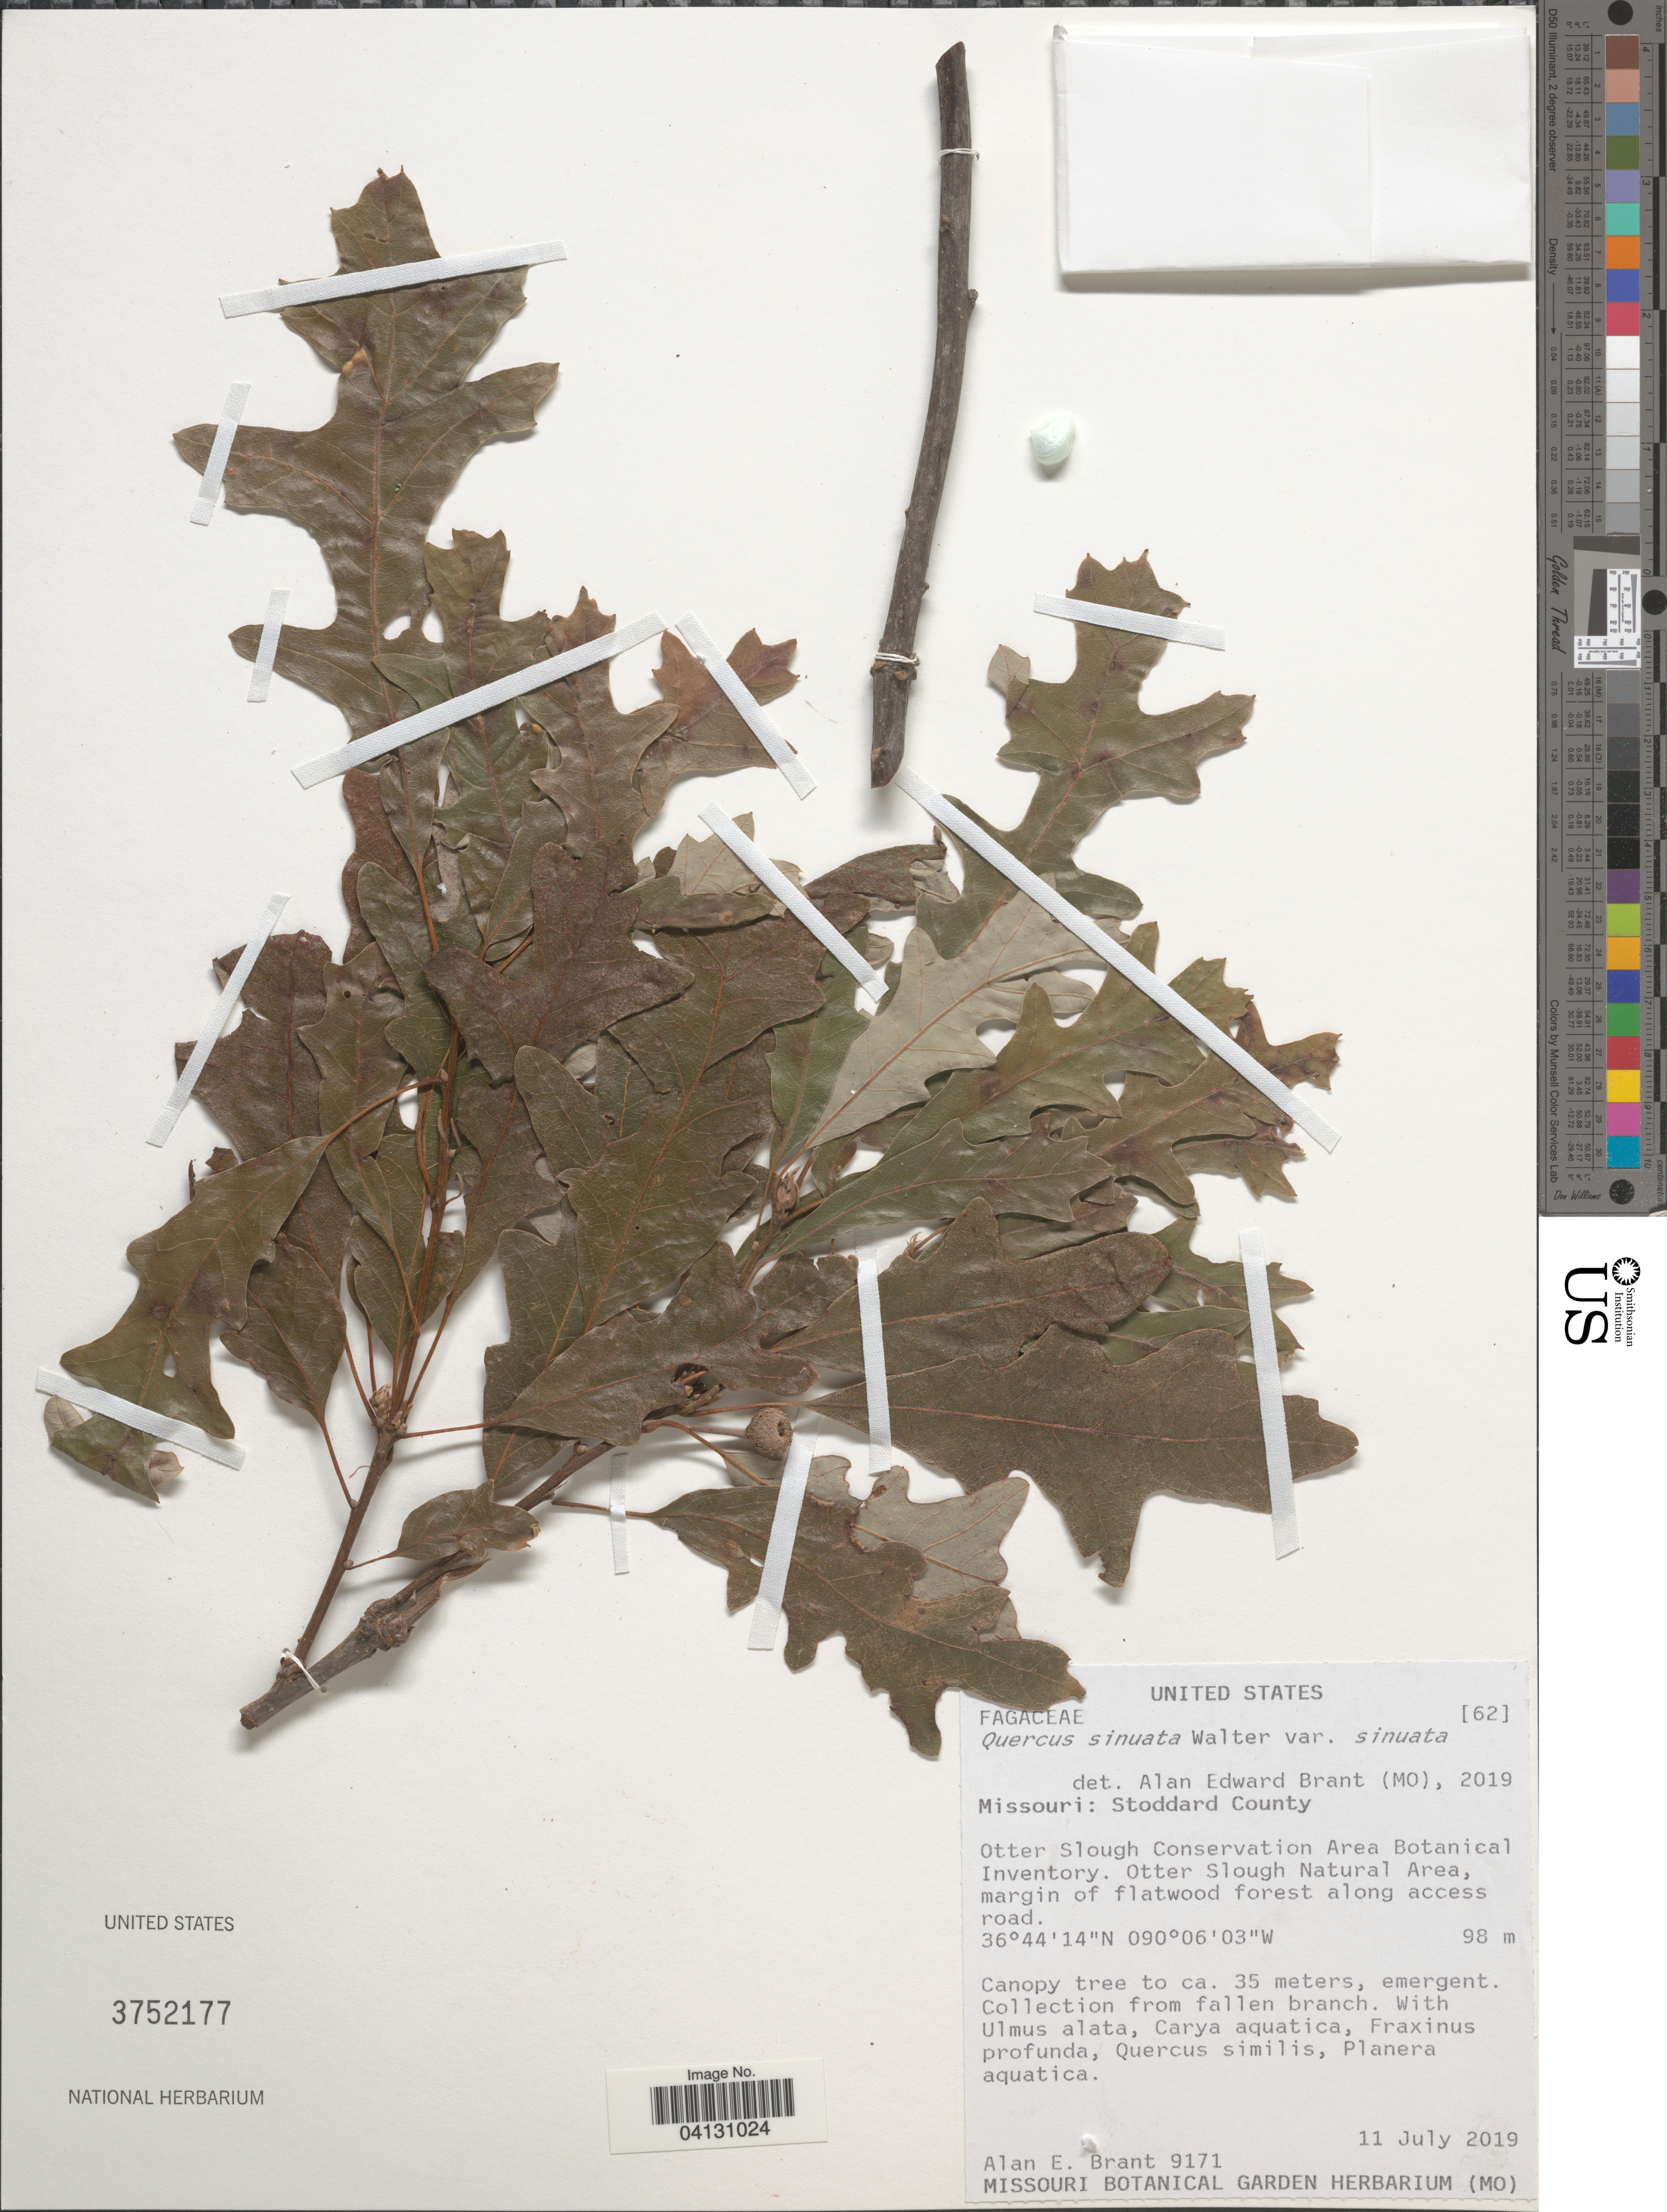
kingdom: Plantae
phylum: Tracheophyta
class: Magnoliopsida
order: Fagales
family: Fagaceae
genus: Quercus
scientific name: Quercus sinuata var. sinuata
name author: Walter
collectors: A. Brant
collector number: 9171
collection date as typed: Transcribed d/m/y: 11/7/2019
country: United States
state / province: Missouri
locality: Stoddard County. Otter Slough Conservation Area Botanical Inventory. Otter Slough Natural Area, margin of flatwood forest along access road.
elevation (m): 98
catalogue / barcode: US 3752177